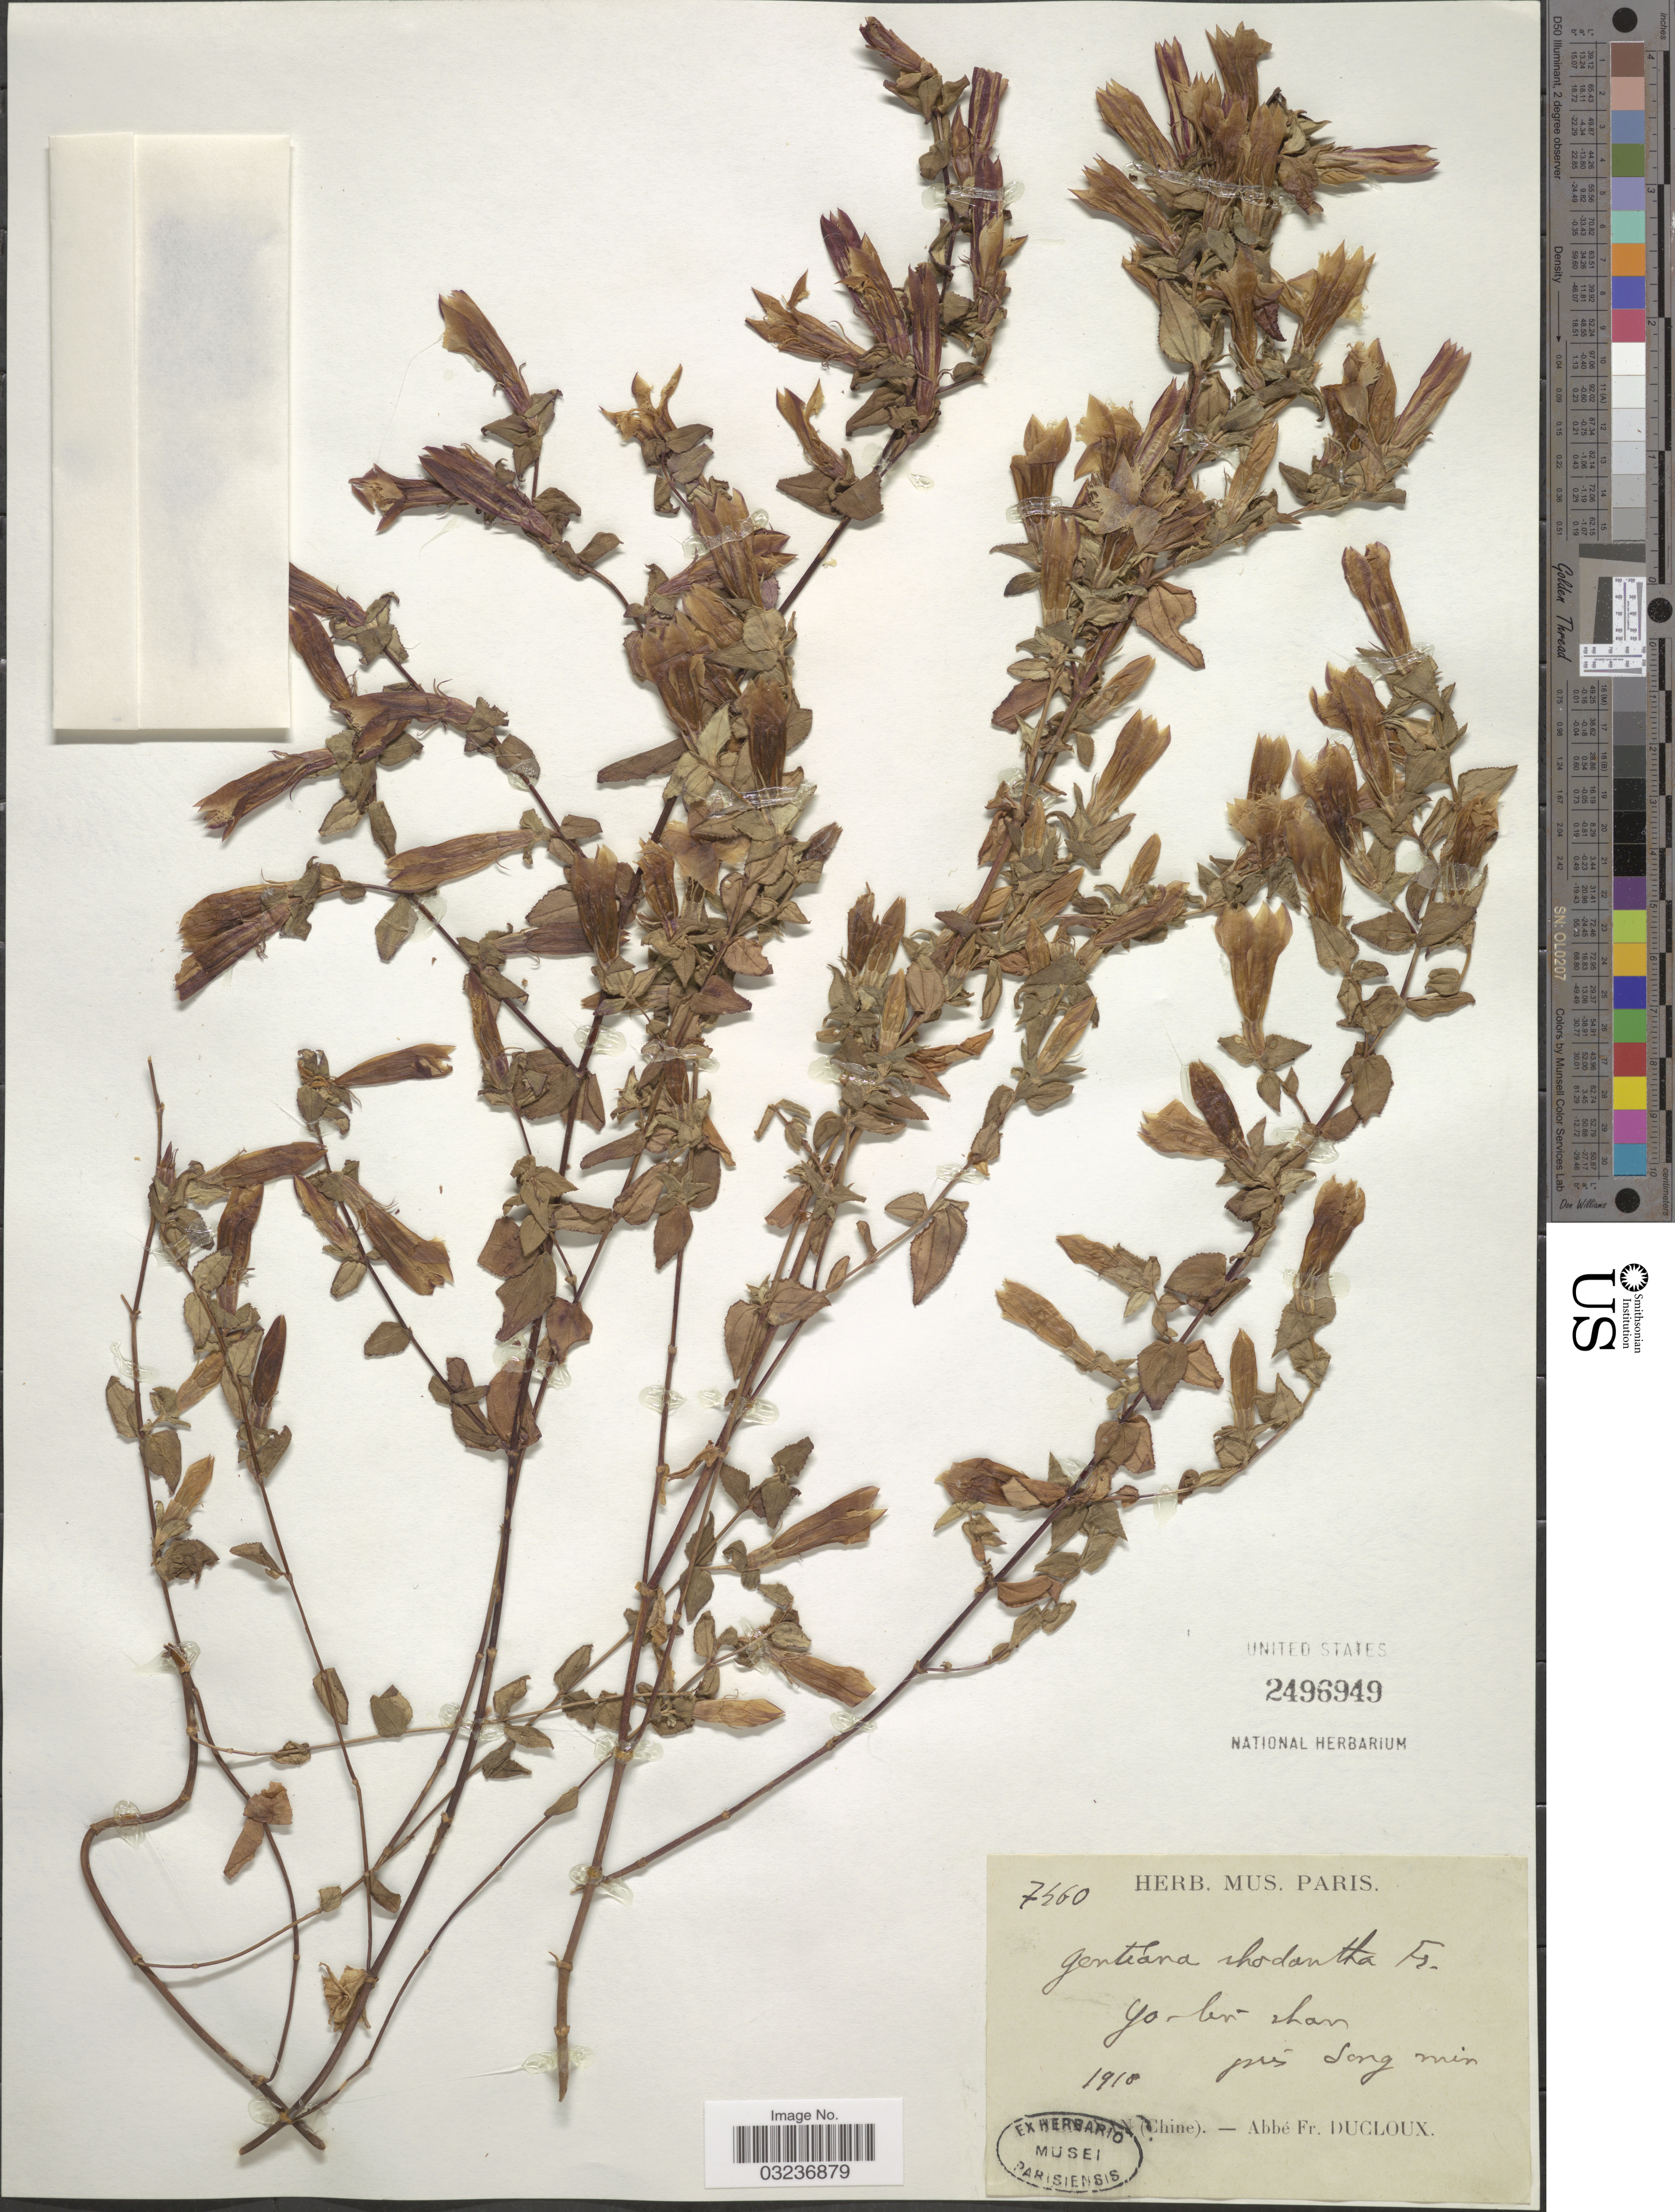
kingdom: Plantae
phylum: Tracheophyta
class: Magnoliopsida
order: Gentianales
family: Gentianaceae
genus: Gentiana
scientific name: Gentiana rhodantha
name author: Franch. ex Hemsl.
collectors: F. Ducloux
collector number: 7460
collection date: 1910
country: China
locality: Chine, Yo-bu-shan, prés Song min [interpreted].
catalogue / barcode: US 2496949